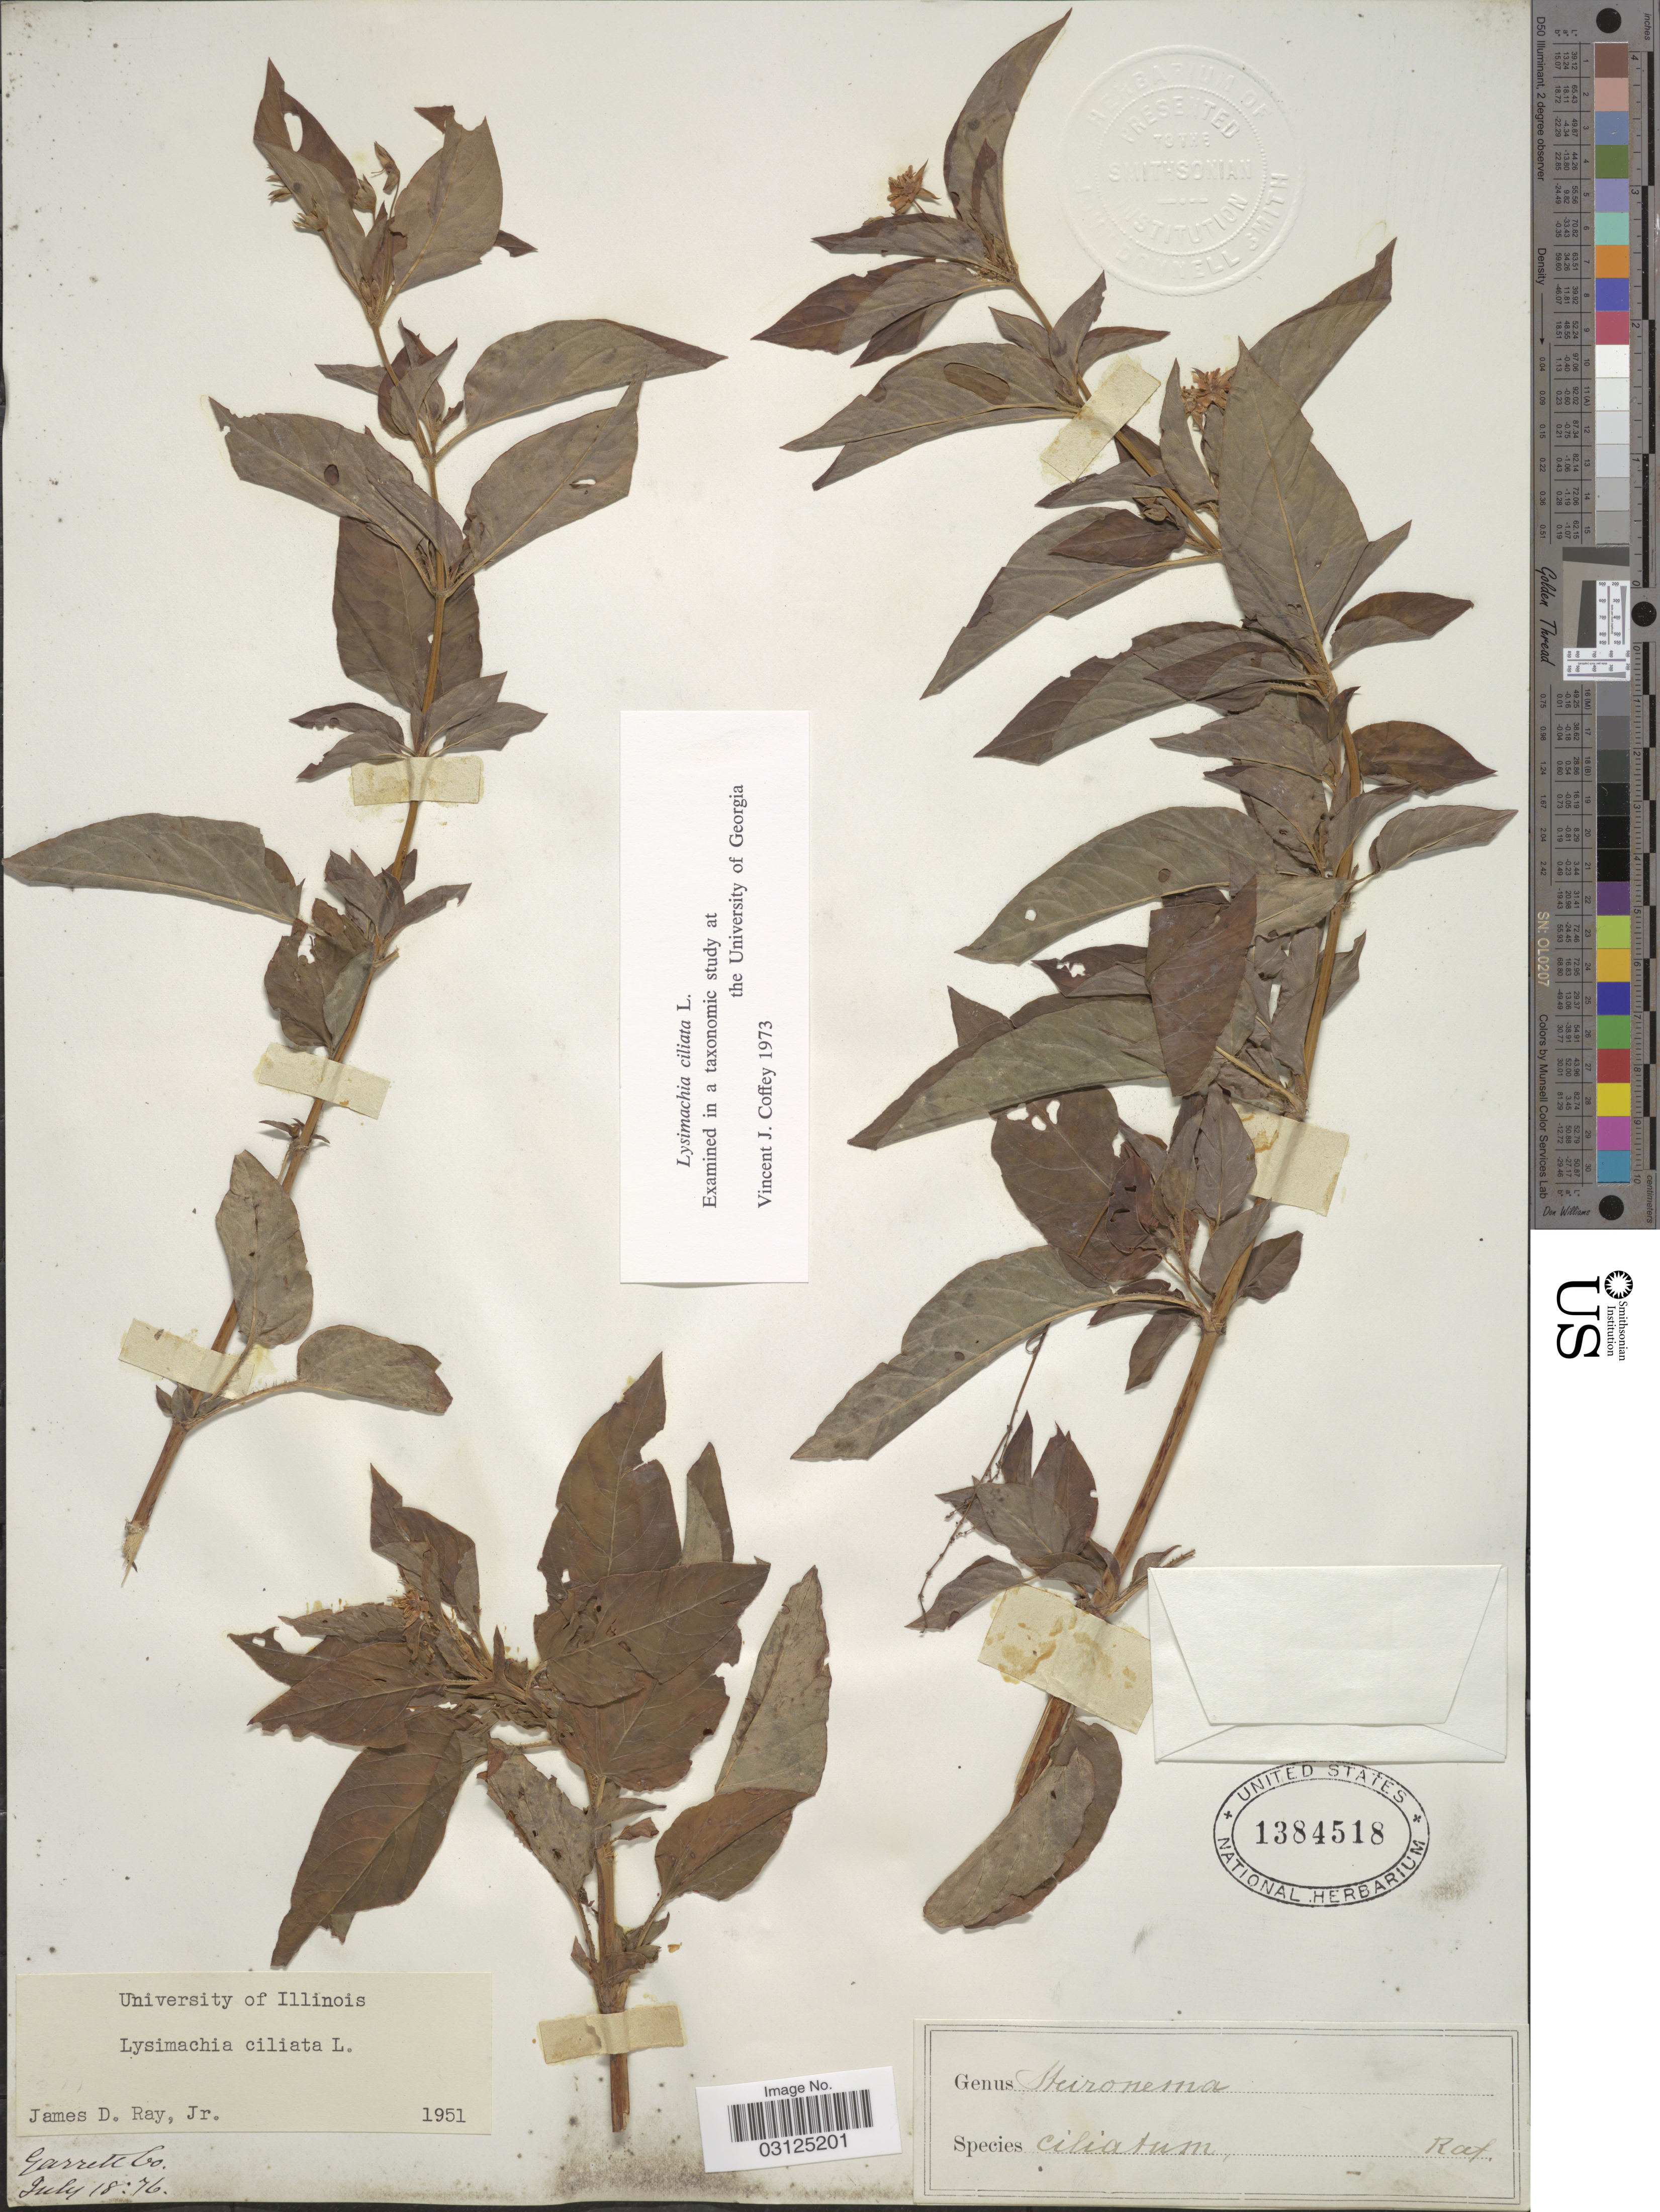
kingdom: Plantae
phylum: Tracheophyta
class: Magnoliopsida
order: Ericales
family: Primulaceae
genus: Lysimachia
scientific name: Lysimachia ciliata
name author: L.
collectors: ex Herb. John Donnell Smith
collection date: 1876-07-18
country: United States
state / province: Maryland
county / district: Garrett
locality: Garrett Co.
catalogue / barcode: US 1384518